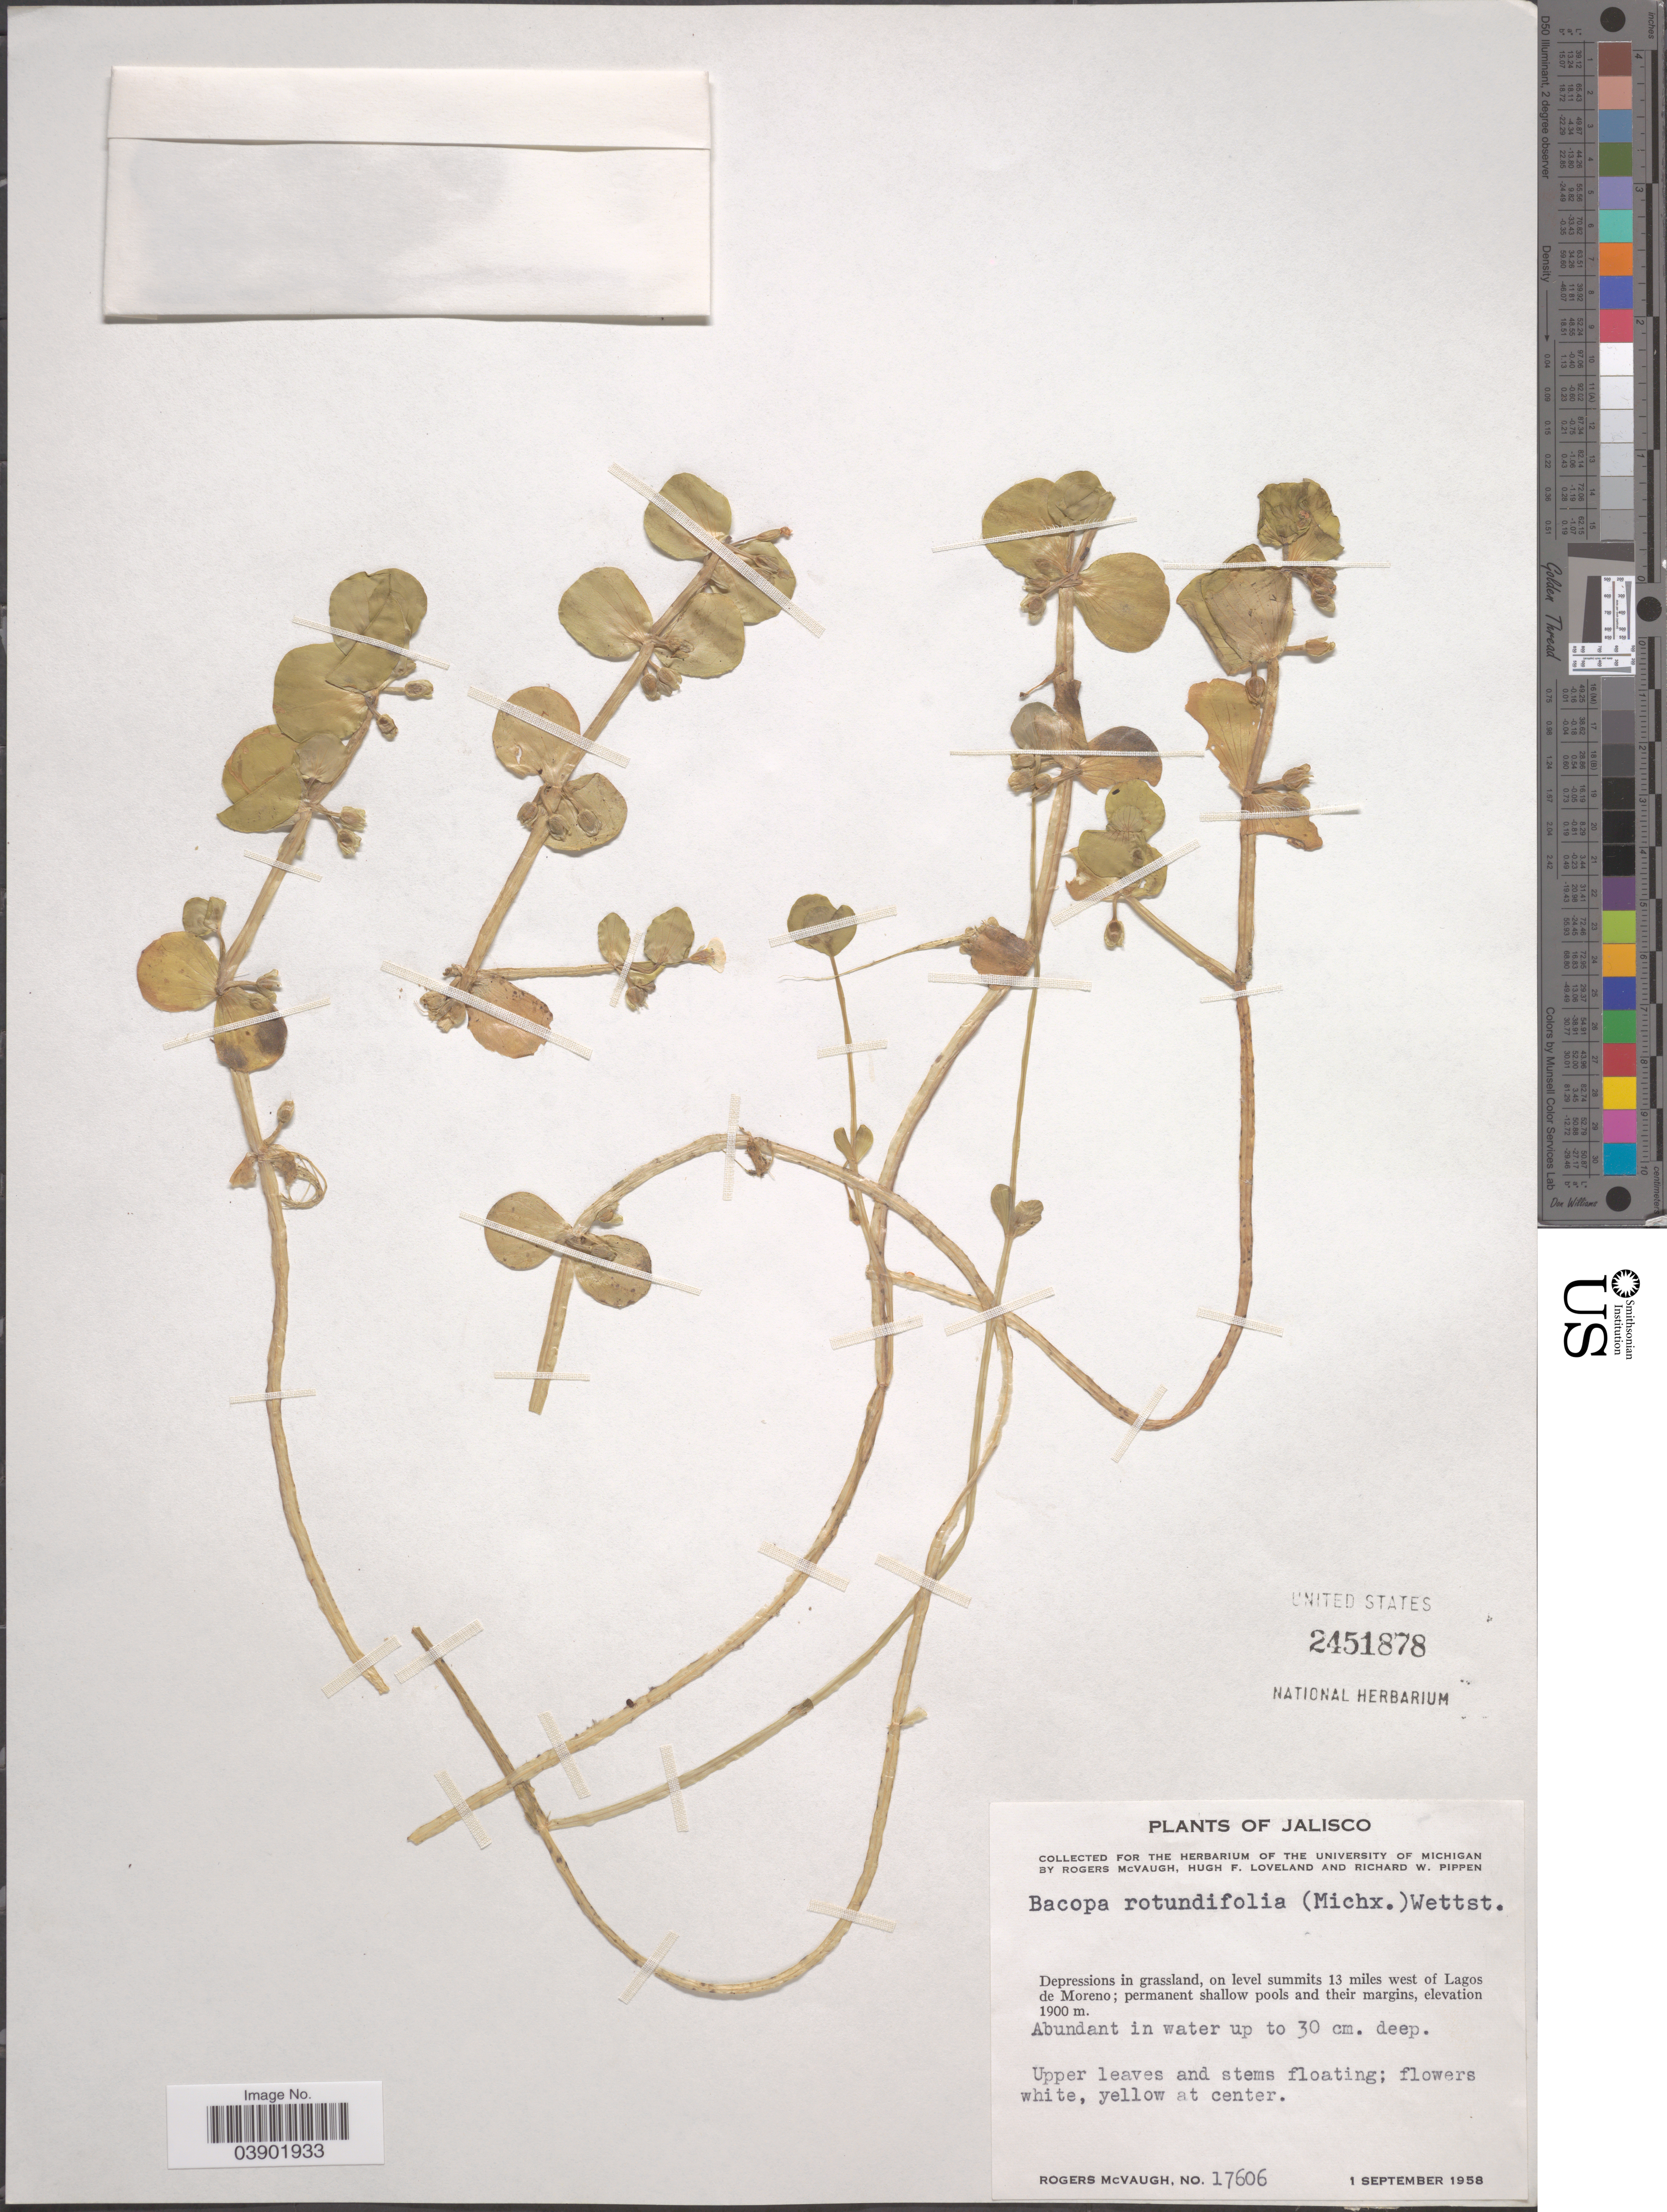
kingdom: Plantae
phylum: Tracheophyta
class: Magnoliopsida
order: Lamiales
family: Plantaginaceae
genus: Bacopa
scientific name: Bacopa rotundifolia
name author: (Michx.) Wettst.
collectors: R. McVaugh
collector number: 17606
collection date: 1958-09-01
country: Mexico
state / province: Jalisco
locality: On level summits 13 miles west of Lagos de Moreno.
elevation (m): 1900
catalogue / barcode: US 2451878